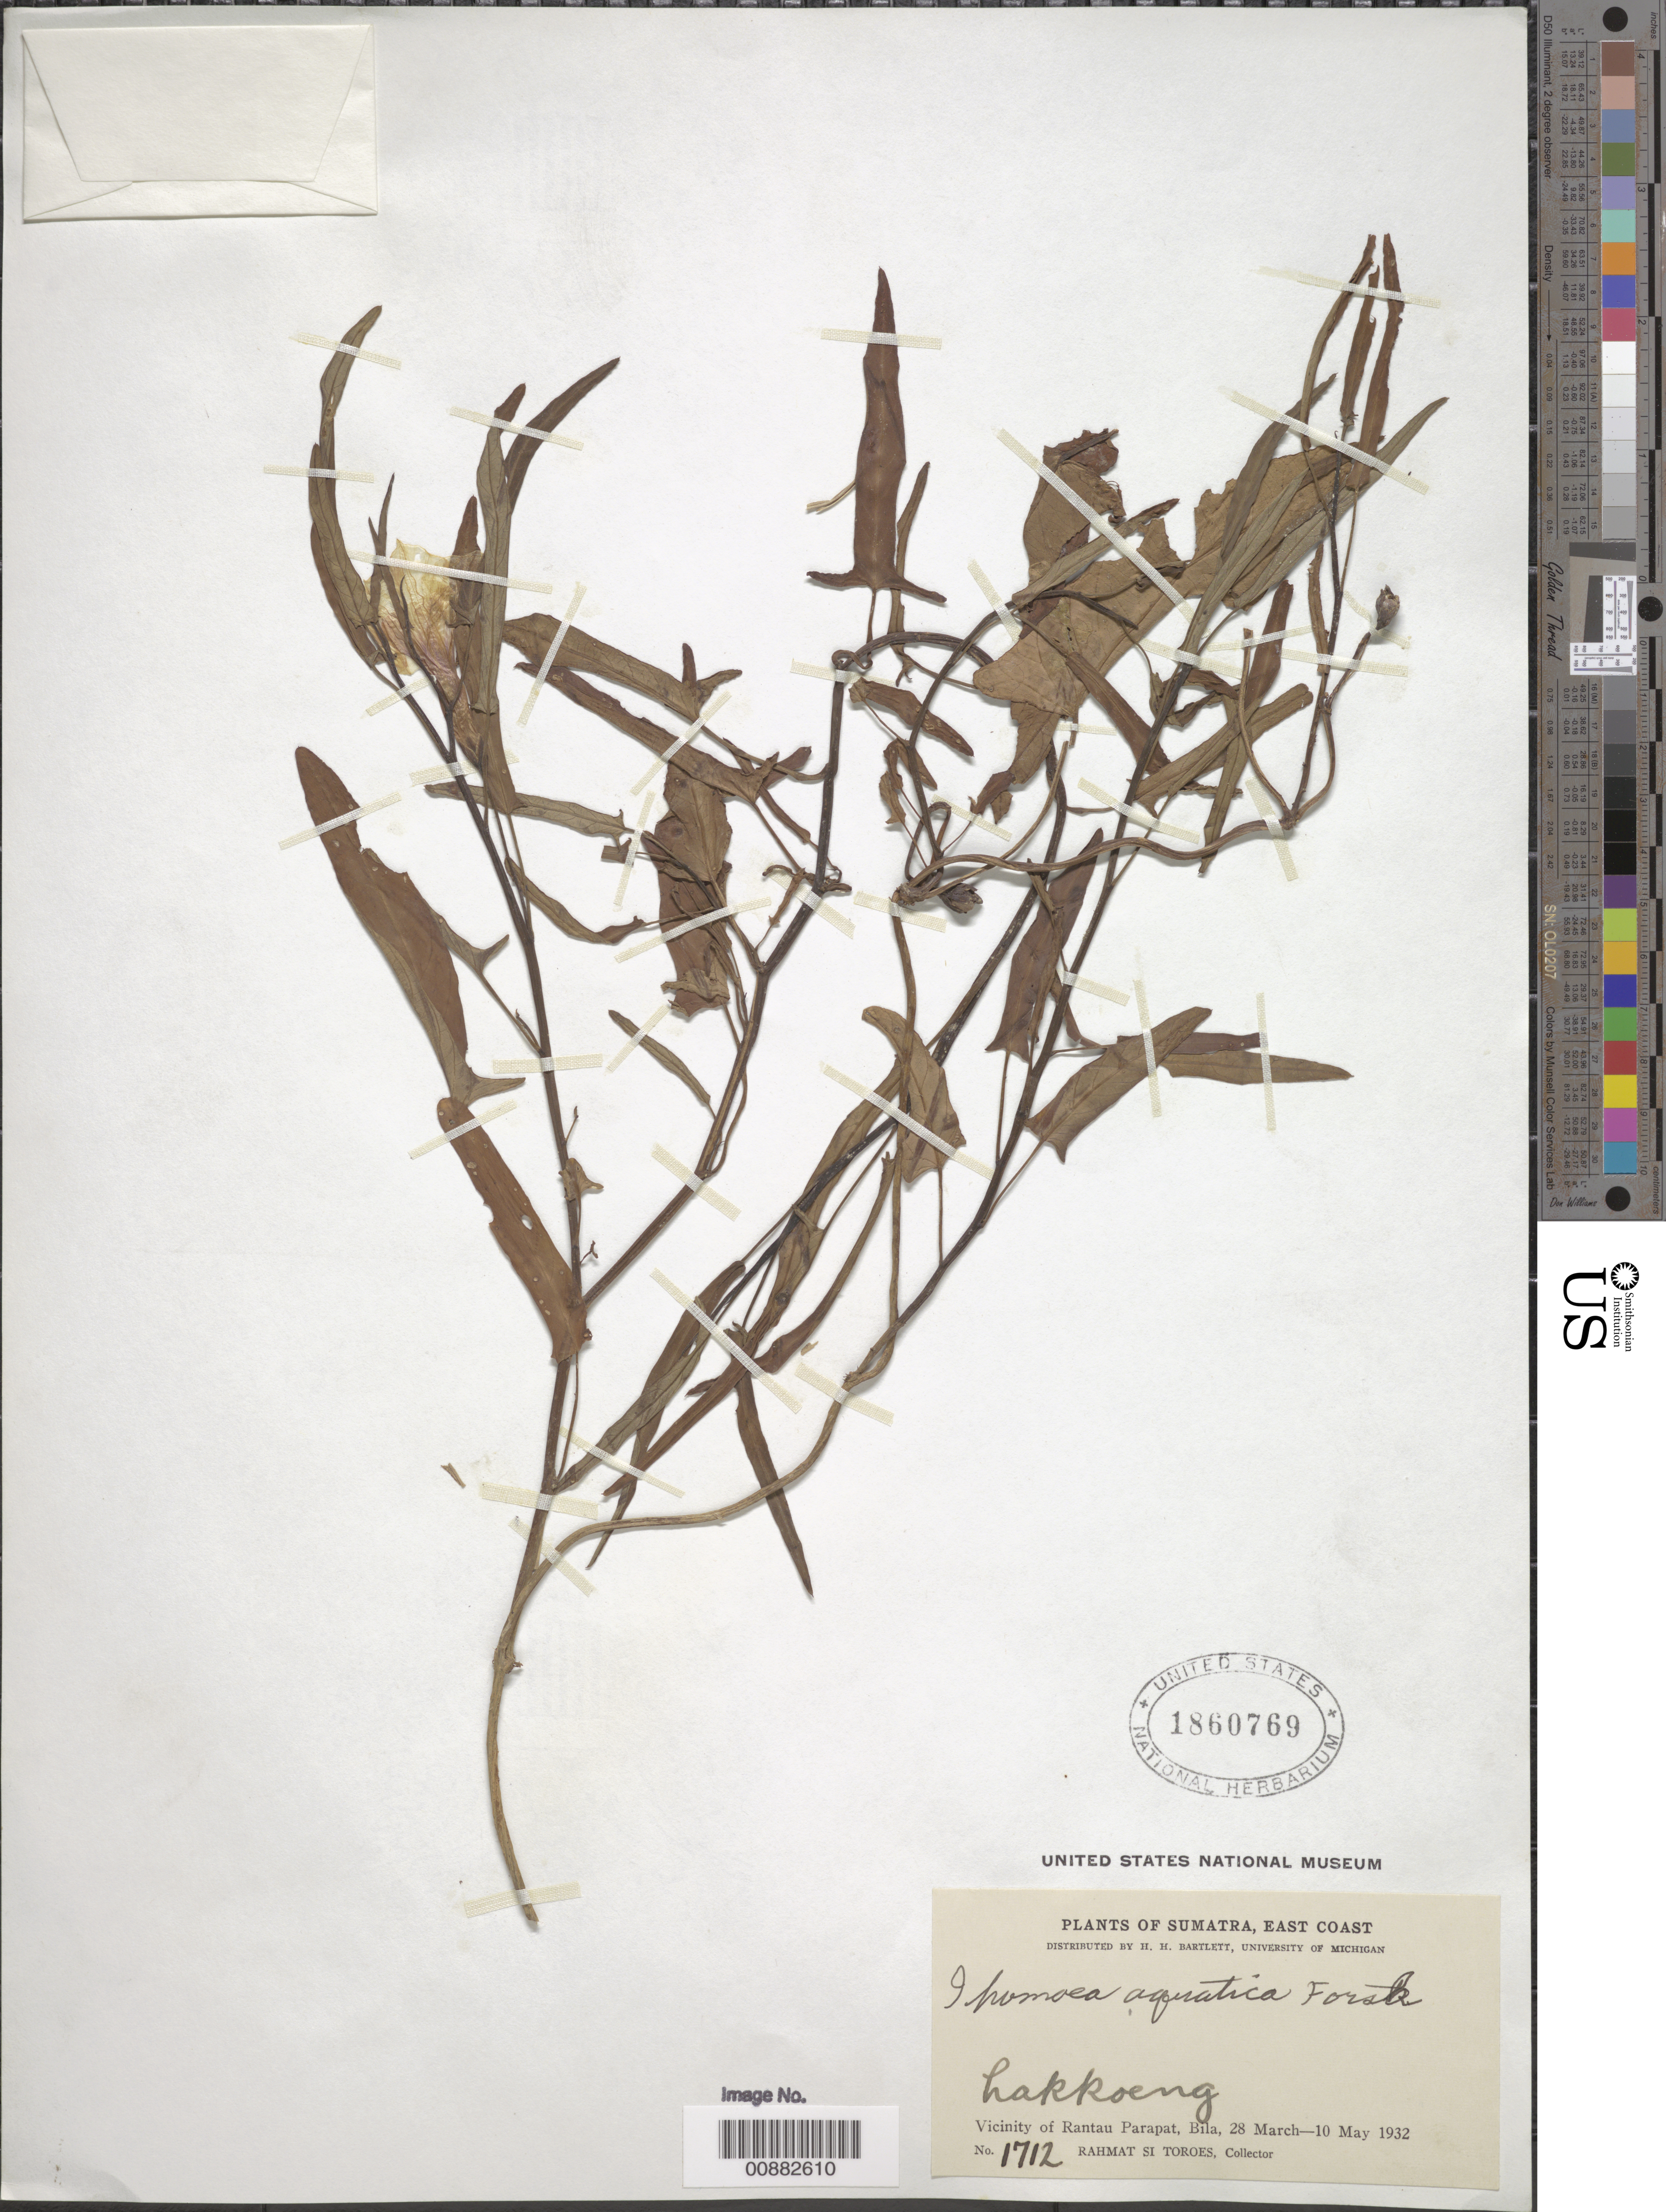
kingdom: Plantae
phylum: Tracheophyta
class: Magnoliopsida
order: Solanales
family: Convolvulaceae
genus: Ipomoea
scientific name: Ipomoea aquatica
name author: Forssk.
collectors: Rahmat Si Boeea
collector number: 1712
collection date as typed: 28 Mar 1932 to 10 May 1932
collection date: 1932-03-28/1932-05-10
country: Indonesia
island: Sumatra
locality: Vicinity of Rantau Parapat, Bila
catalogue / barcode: US 1860769